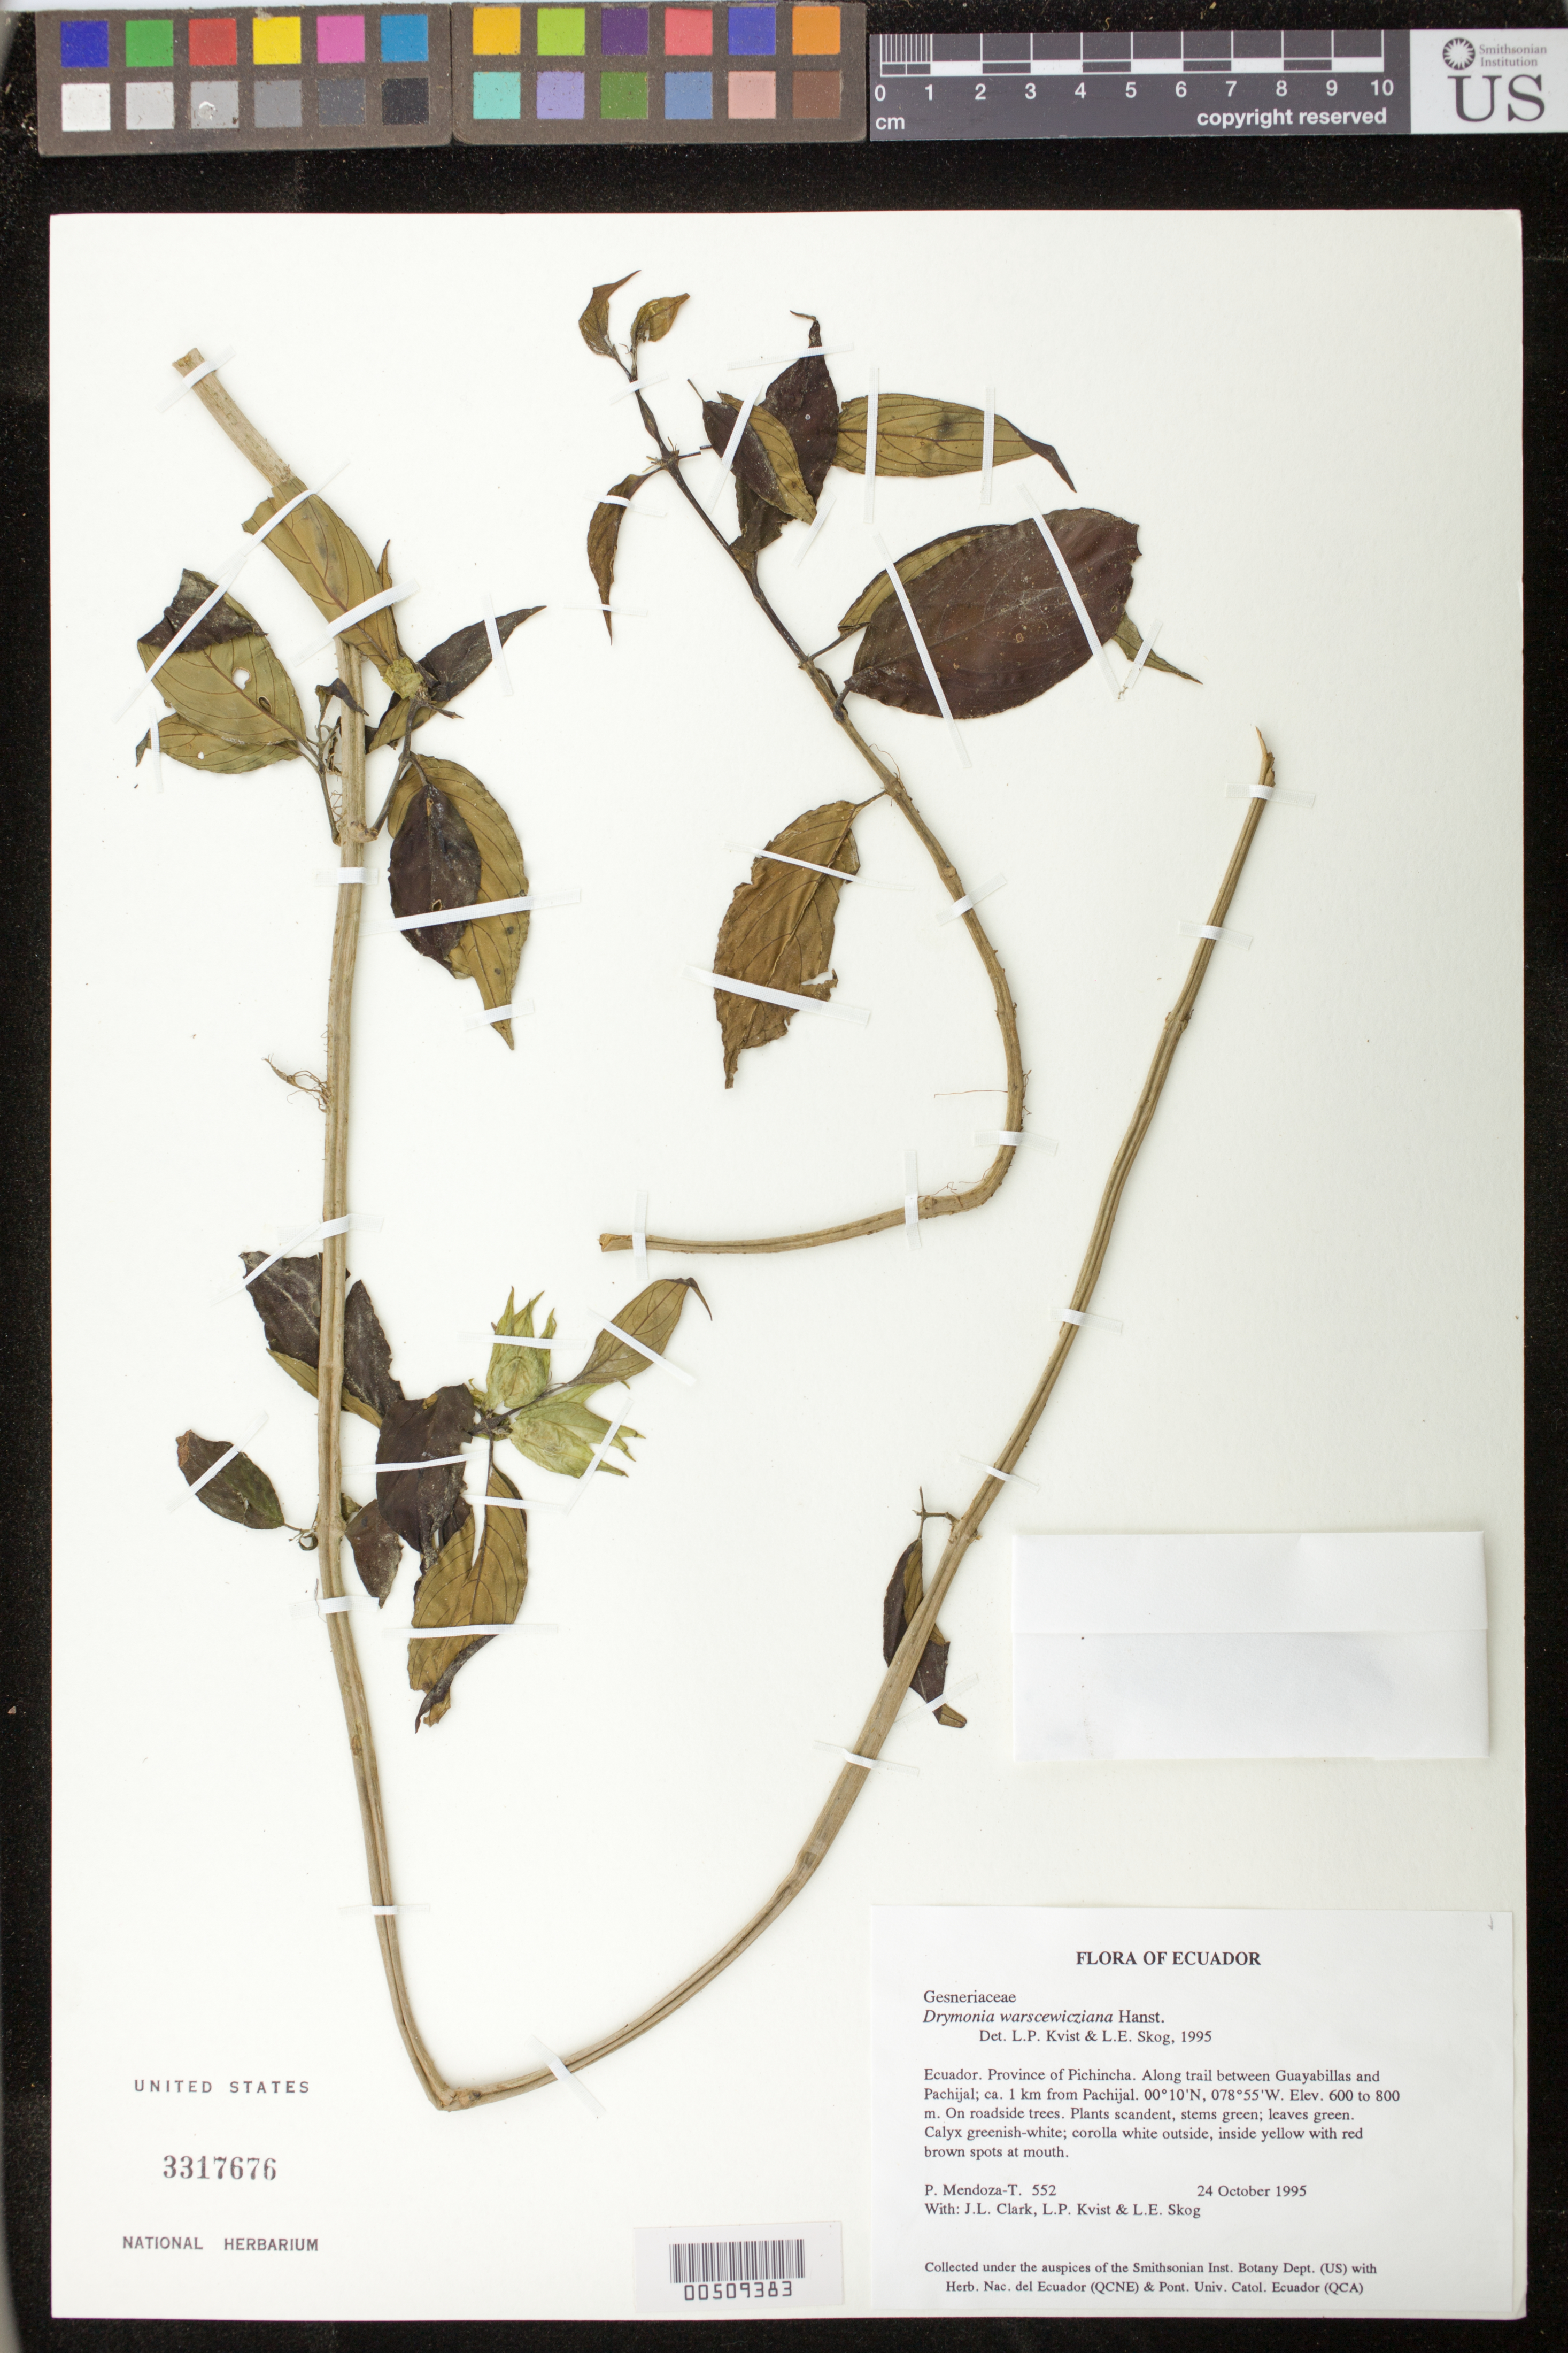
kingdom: Plantae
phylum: Tracheophyta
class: Magnoliopsida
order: Lamiales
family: Gesneriaceae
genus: Drymonia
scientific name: Drymonia warszewicziana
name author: Hanst.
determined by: Skog, Laurence E.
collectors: P. Mendoza-T., J. L. Clark, L. P. Kvist & L. E. Skog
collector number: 552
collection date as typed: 24 Oct 1995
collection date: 1995-10-24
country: Ecuador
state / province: Pichincha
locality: Along trail between Guayabillas and Pachijal; ca. 1 km from Pachijal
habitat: On roadside trees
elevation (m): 600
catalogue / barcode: US 3317676